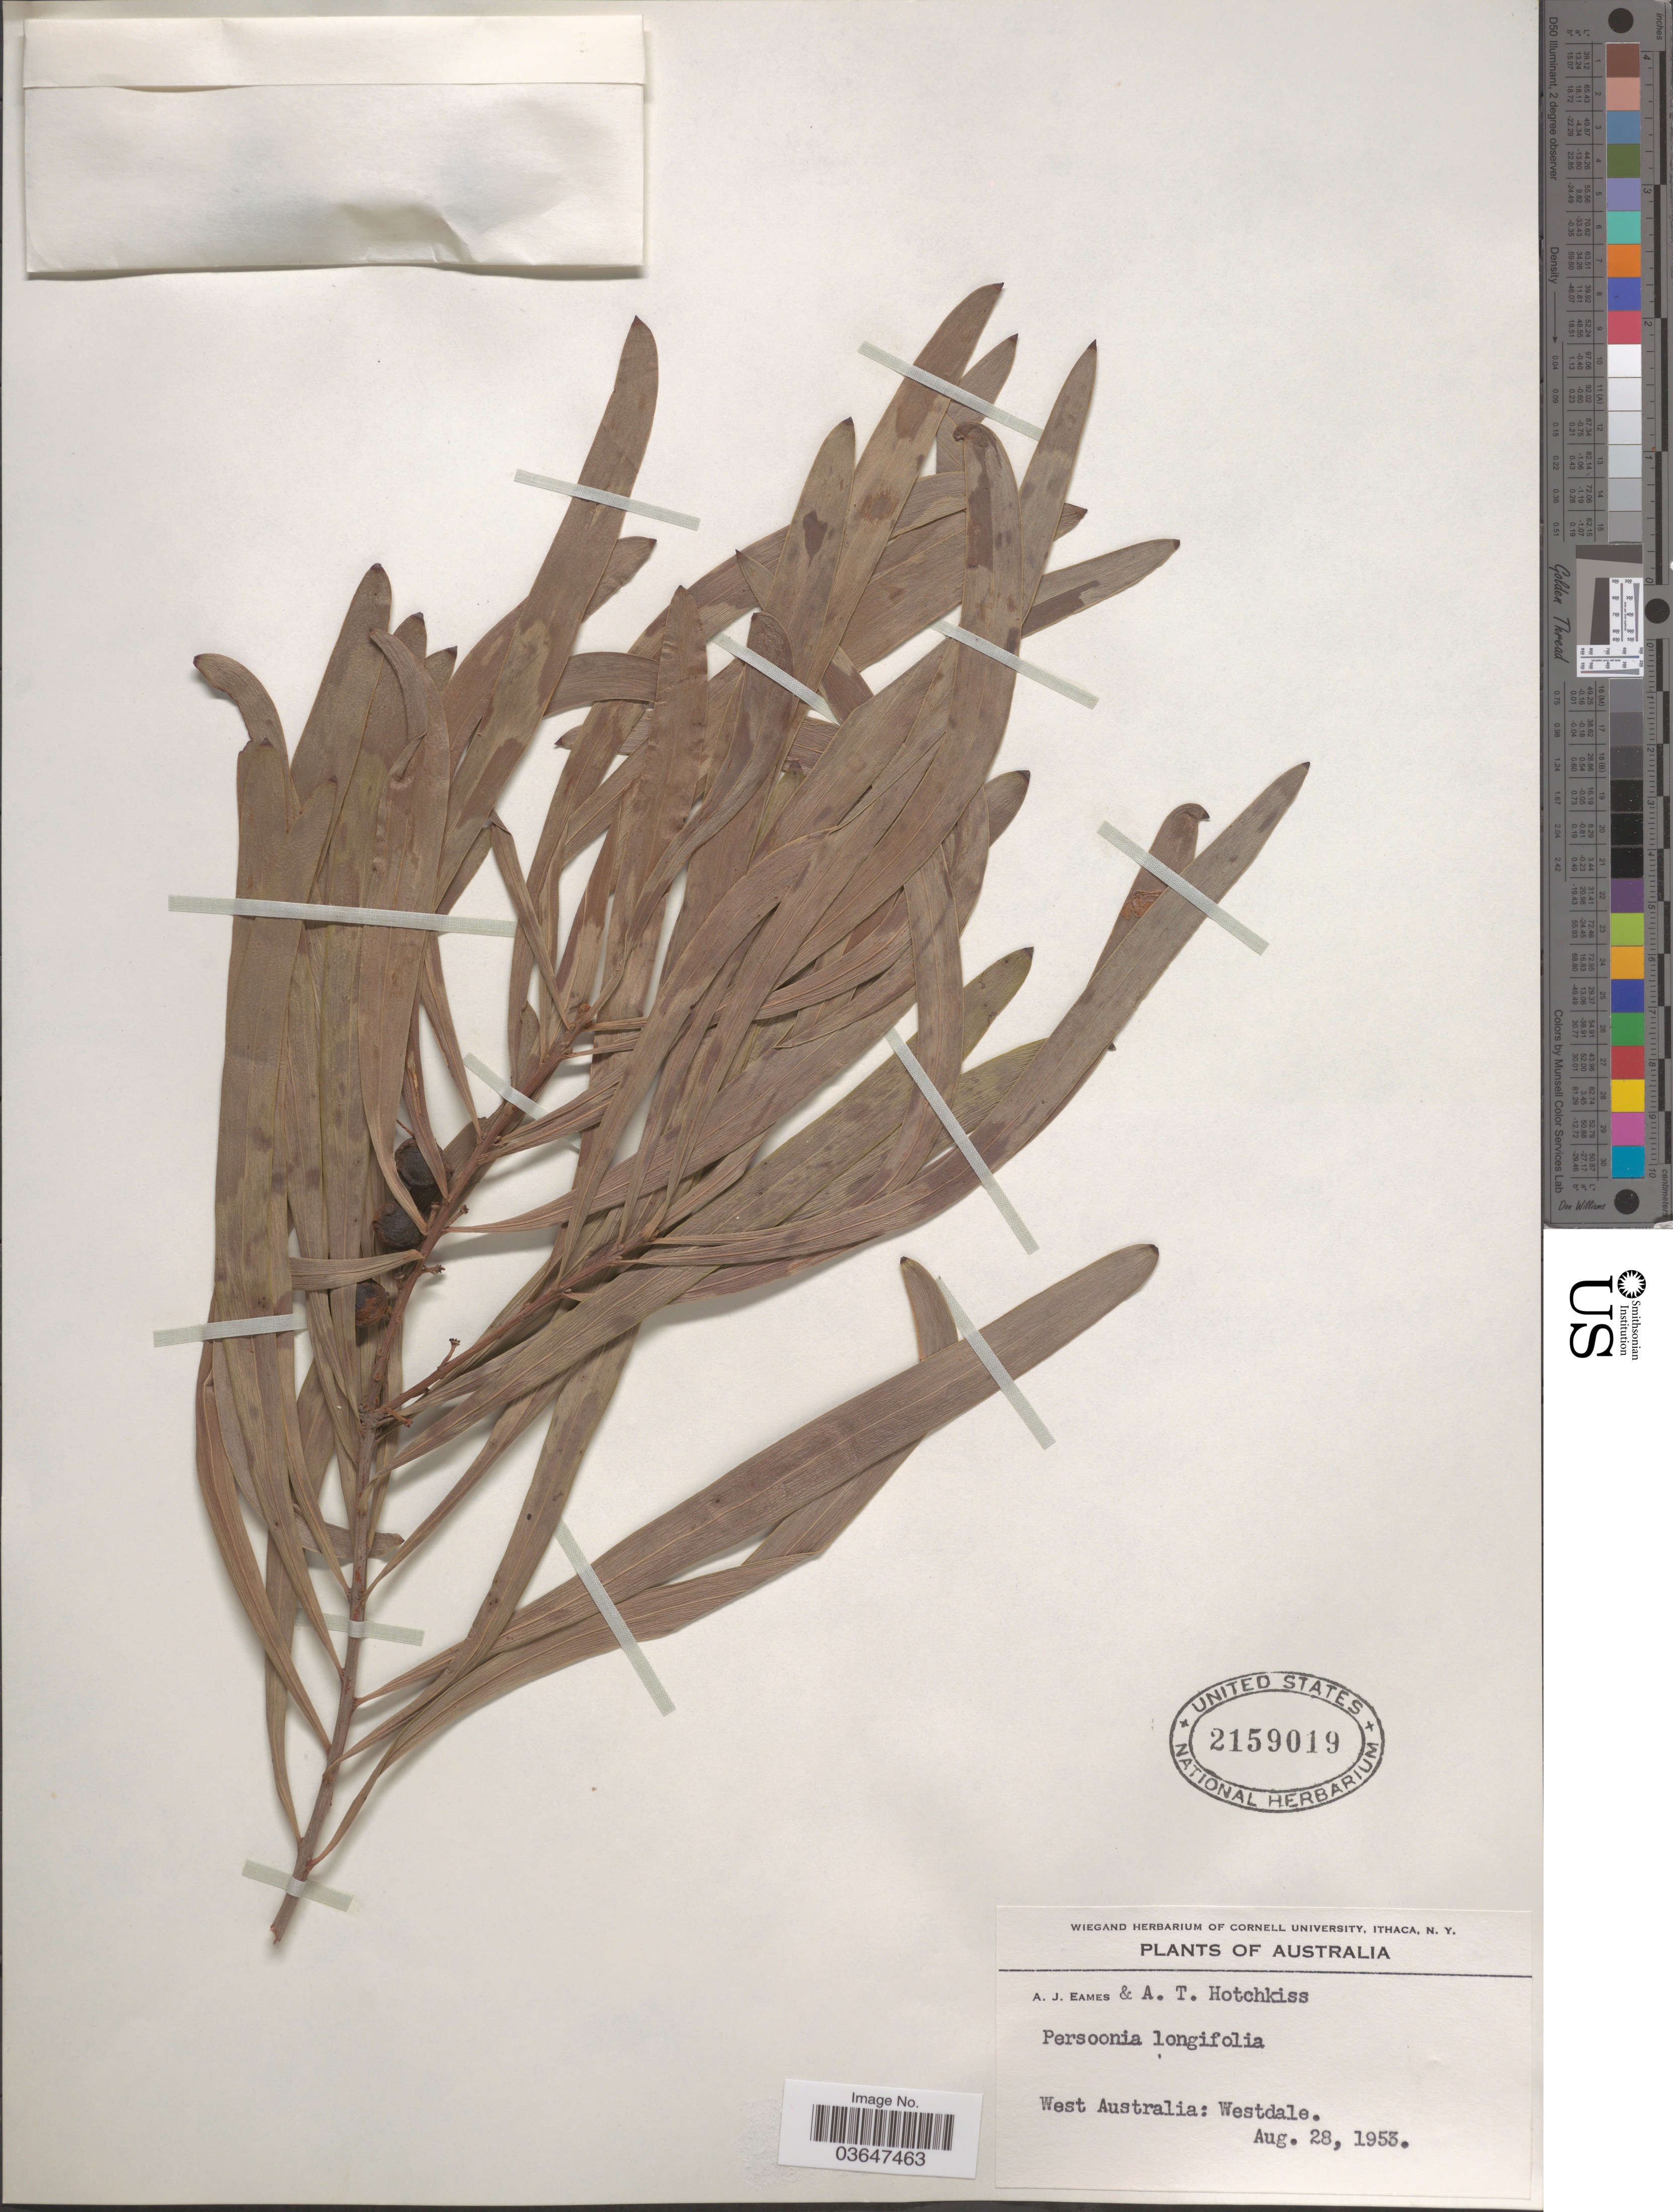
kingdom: Plantae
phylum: Tracheophyta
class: Magnoliopsida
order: Proteales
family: Proteaceae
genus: Persoonia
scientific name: Persoonia longifolia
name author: R. Br.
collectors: A. J. Eames & A. Hotchkiss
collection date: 1953-08-28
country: Australia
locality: West Australia: Westdale.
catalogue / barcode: US 2159019